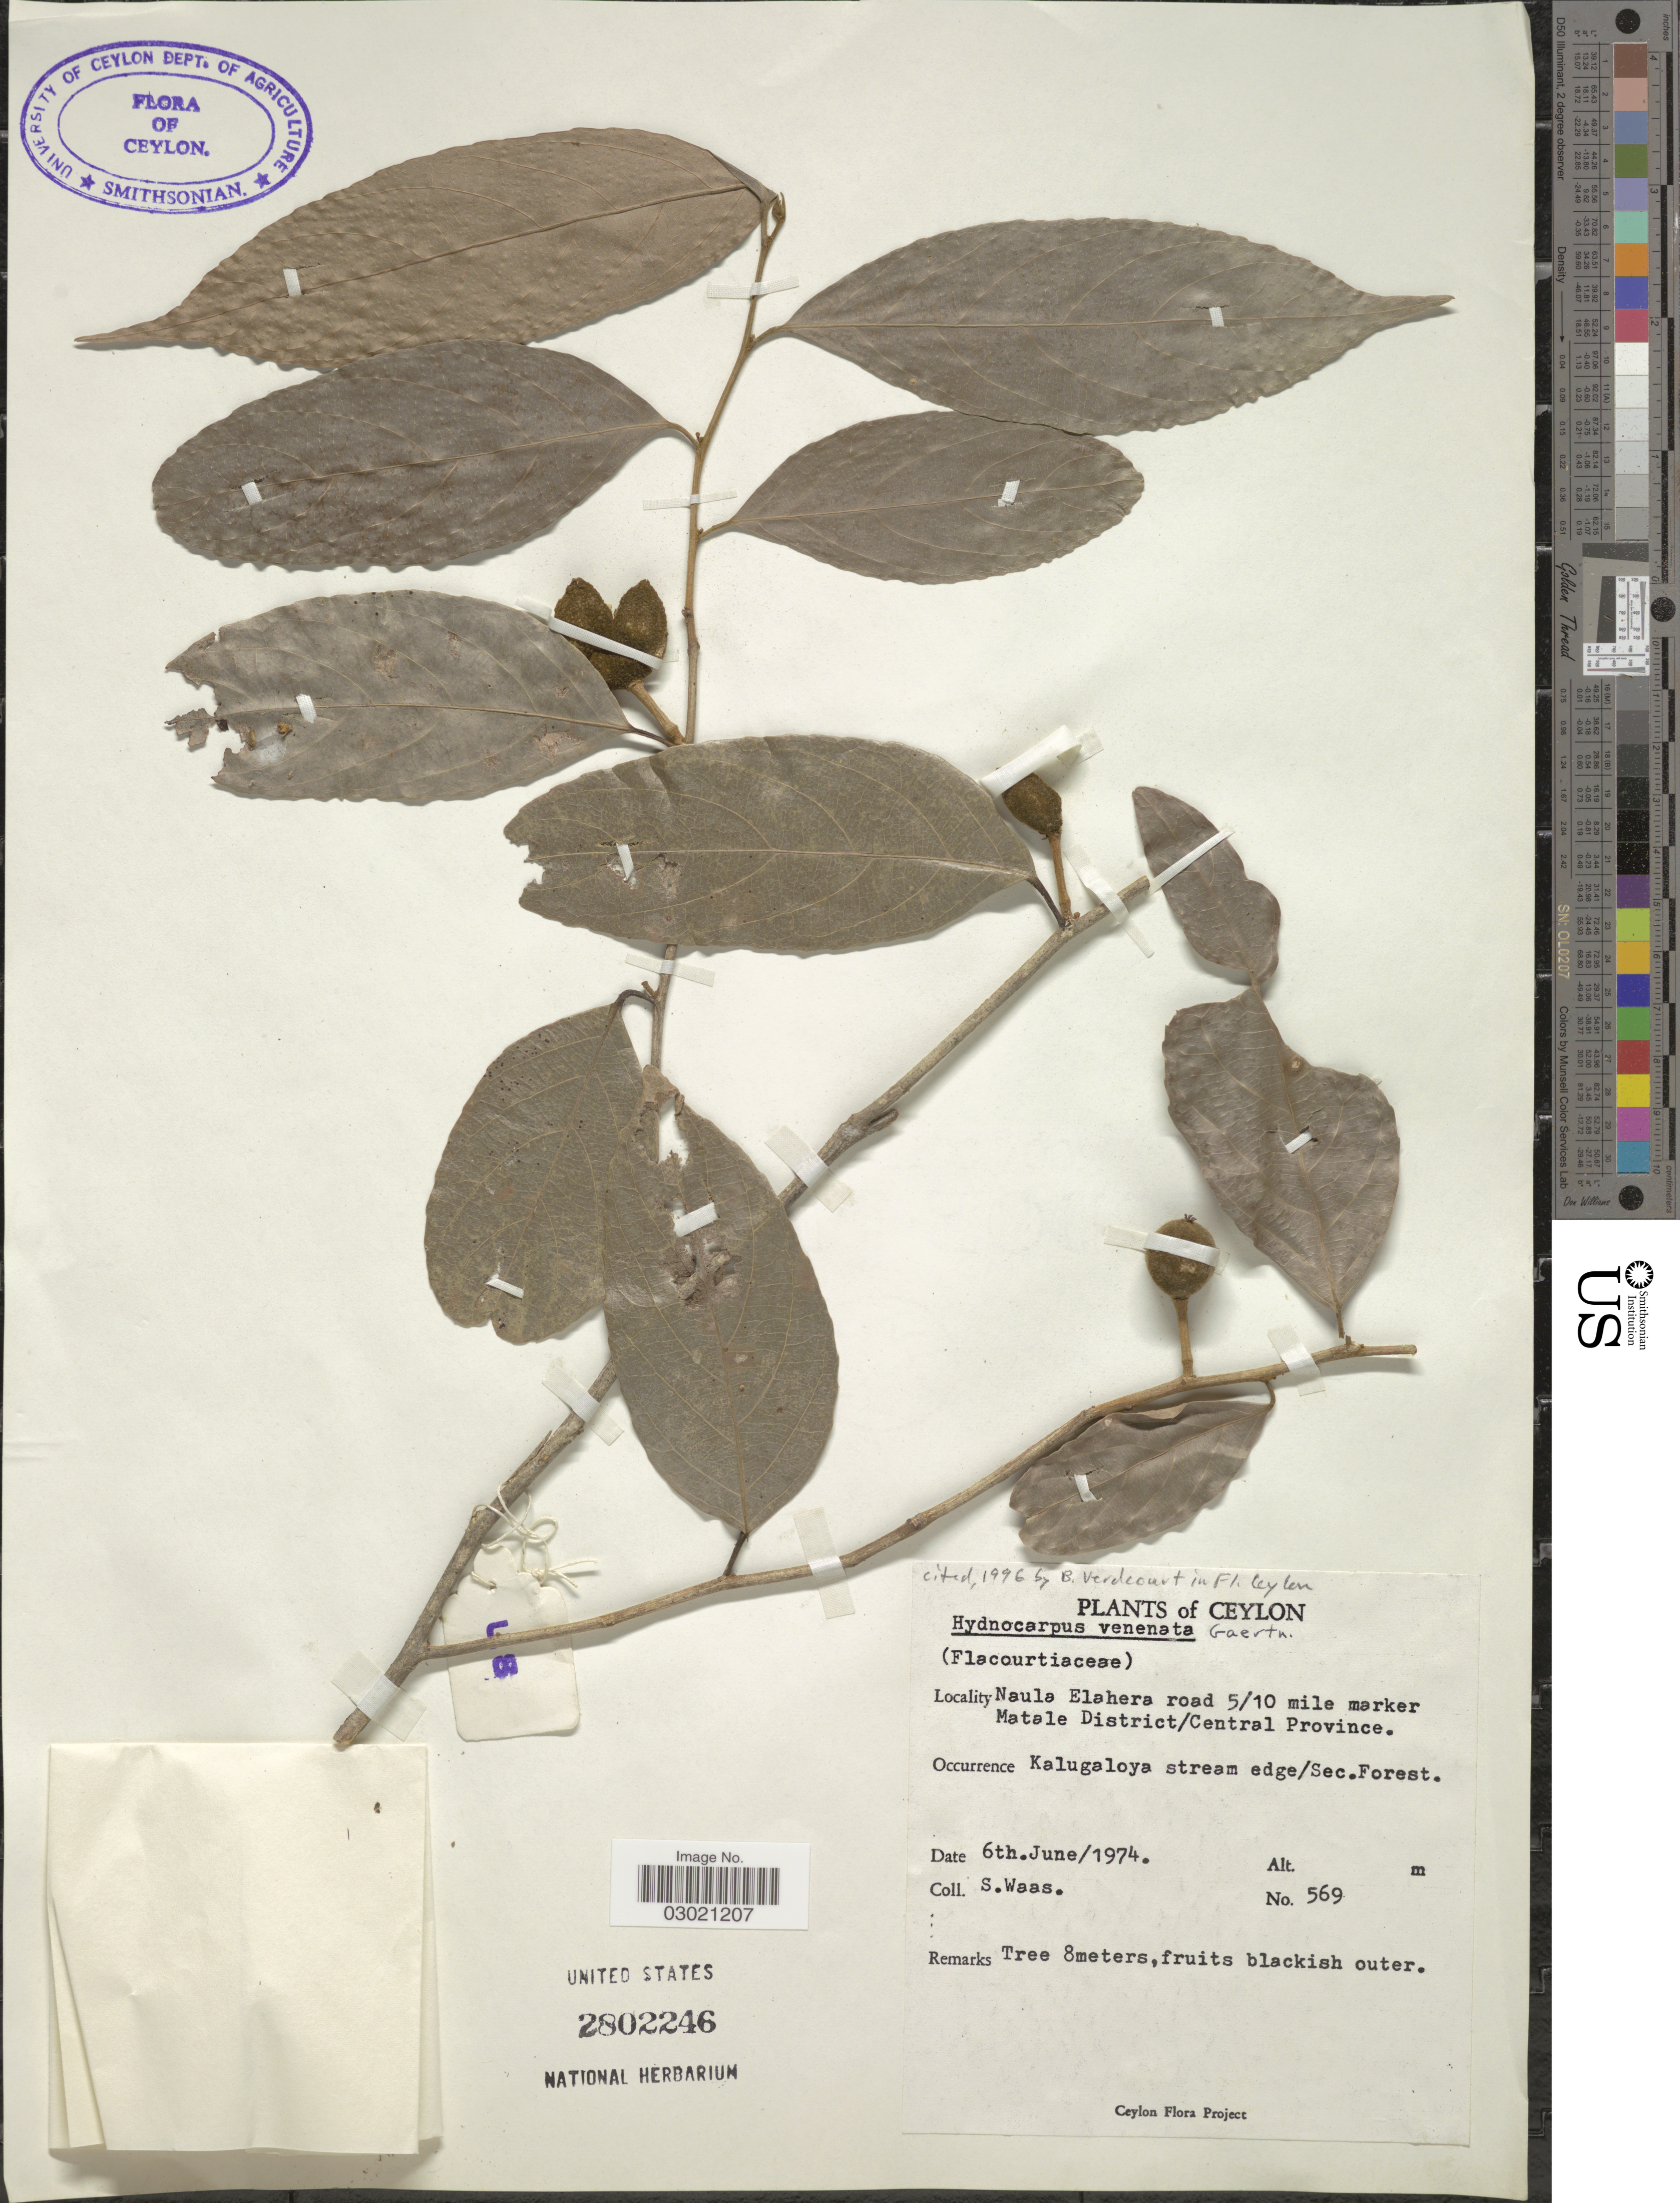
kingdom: Plantae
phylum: Tracheophyta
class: Magnoliopsida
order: Malpighiales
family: Achariaceae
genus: Hydnocarpus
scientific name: Hydnocarpus venenatus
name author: Gaertn.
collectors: S. Waas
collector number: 569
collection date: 1974-06-06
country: Sri Lanka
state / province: Central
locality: Ceylon, Naula Elahera road 5/10 mile marker, Matale District. Kalugaloya stream edge/Sec. Forest.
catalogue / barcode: US 2802246